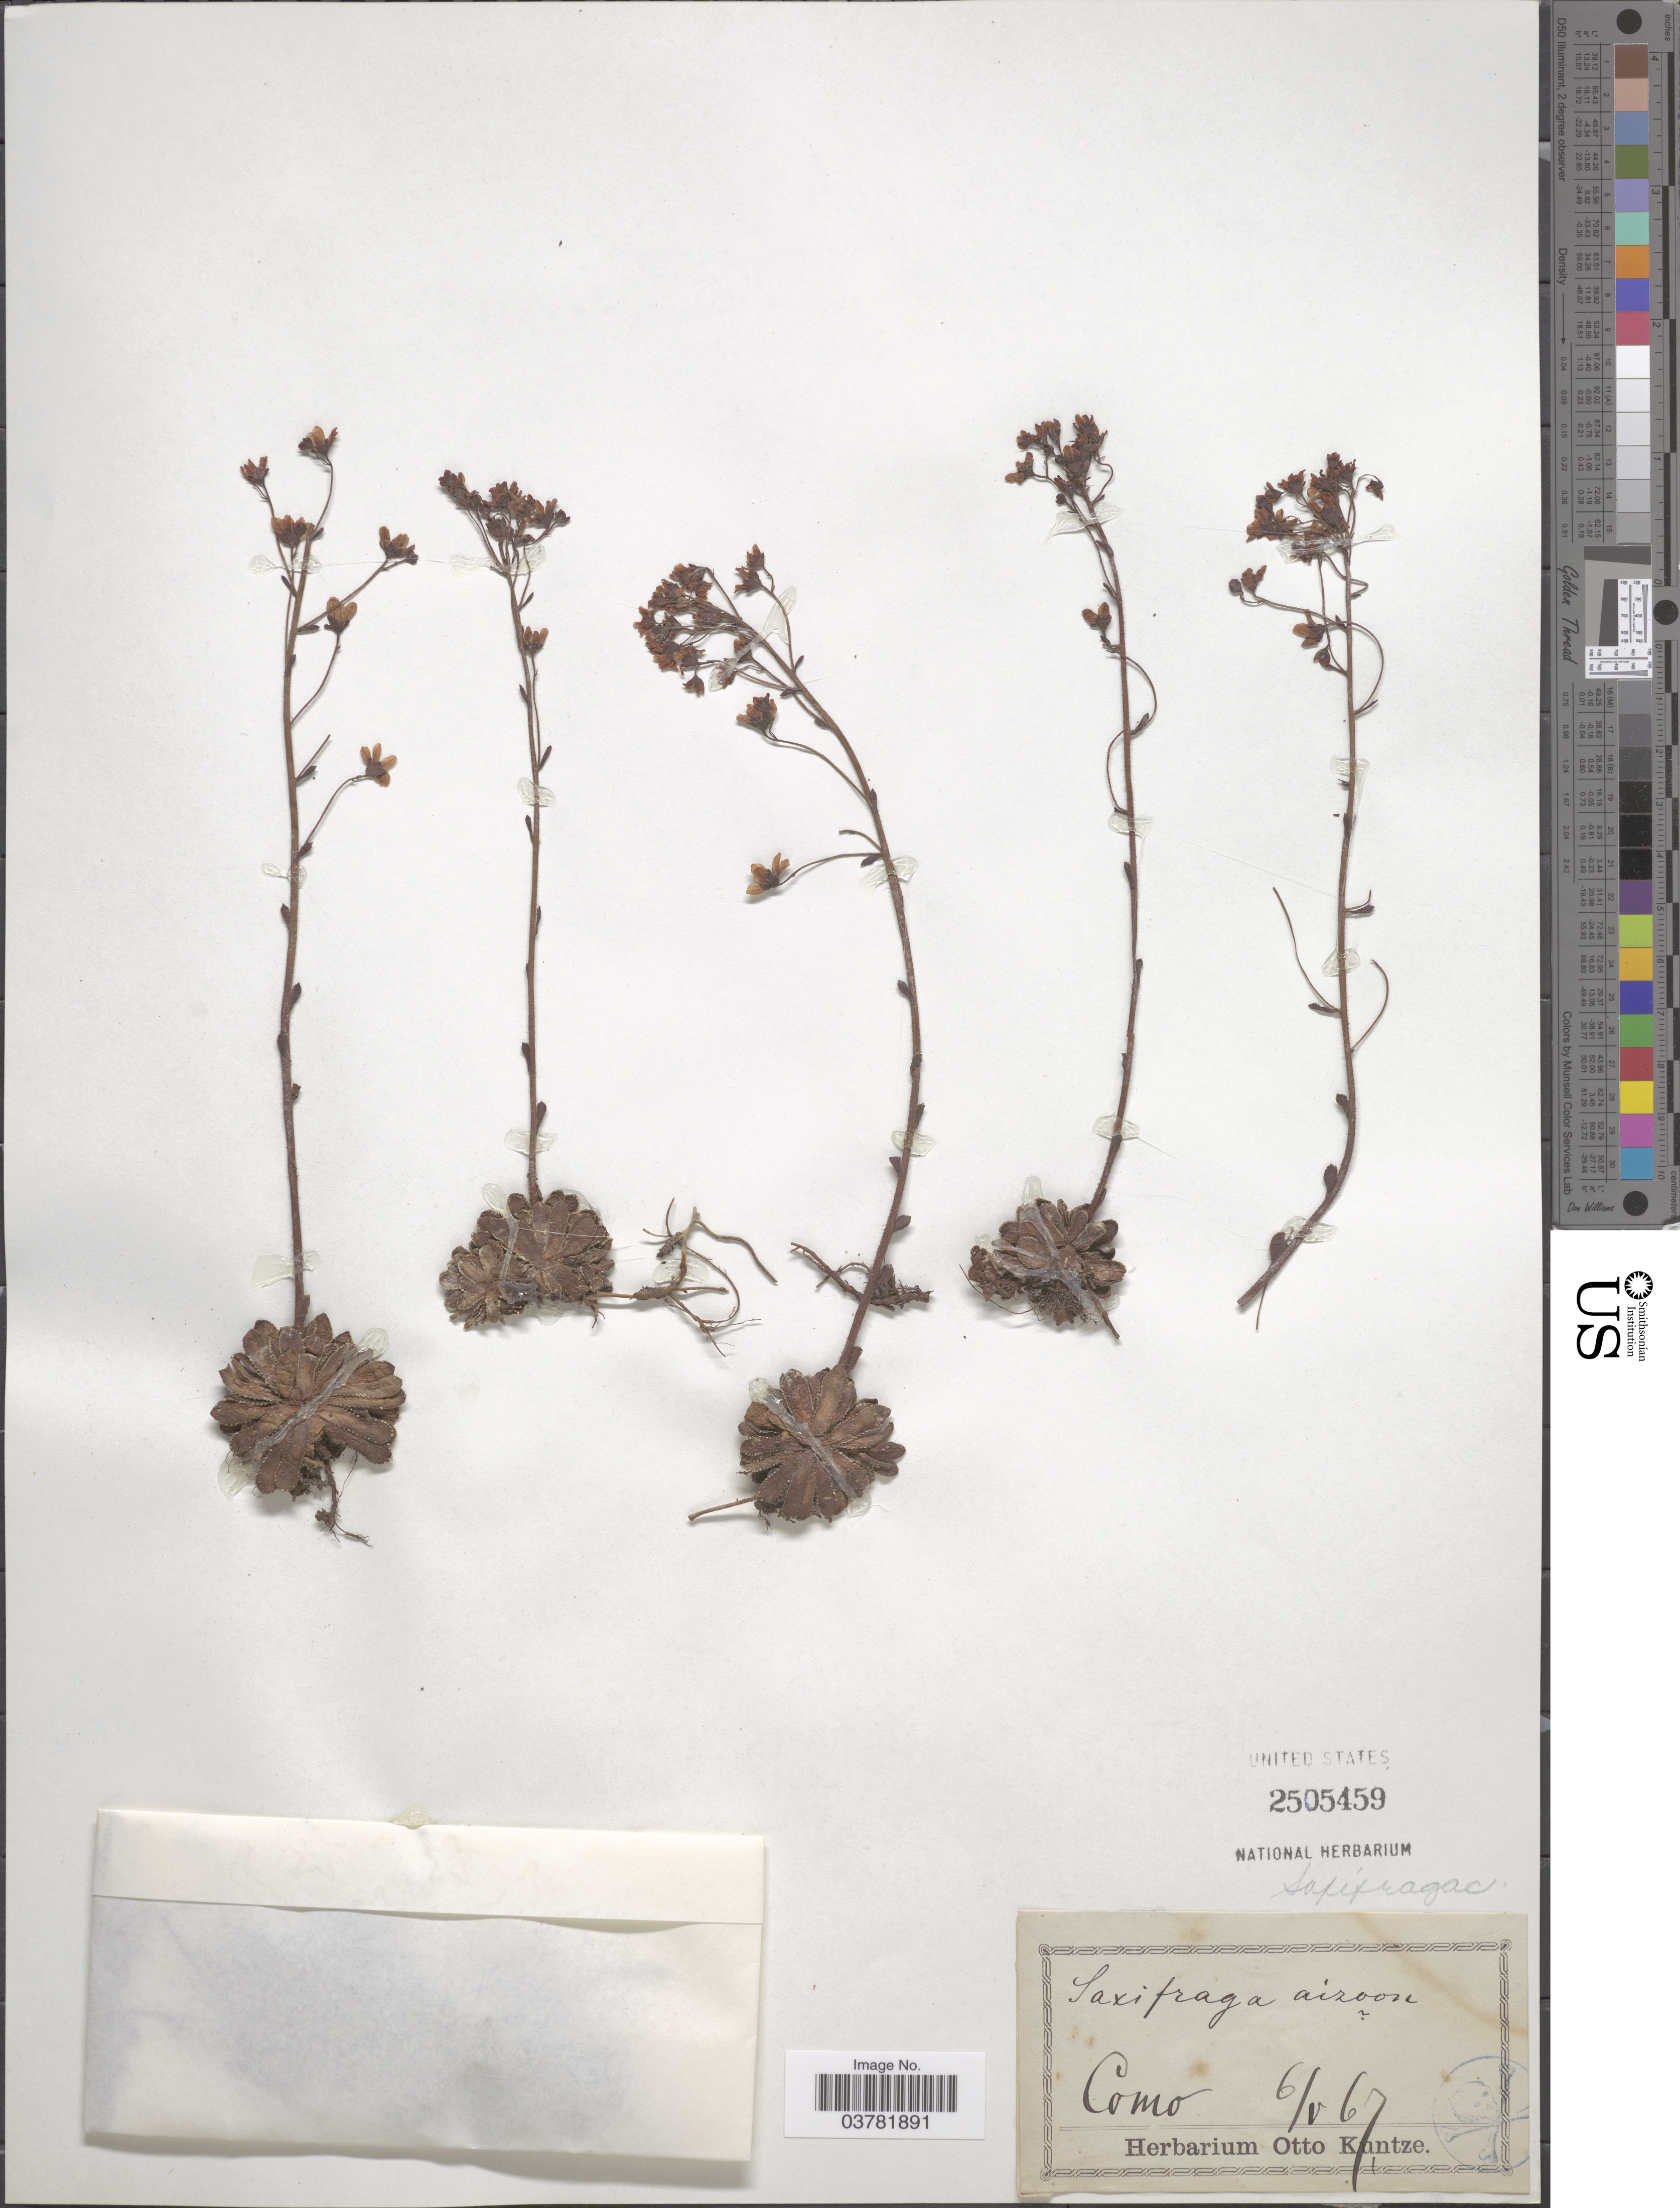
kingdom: Plantae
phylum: Tracheophyta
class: Magnoliopsida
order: Saxifragales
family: Saxifragaceae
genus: Saxifraga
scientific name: Saxifraga aizoon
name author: Jacq.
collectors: ex herb. Otto Kuntze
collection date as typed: Transcribed d/m/y: 6/5/67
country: Italy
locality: Como.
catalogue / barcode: US 2505459